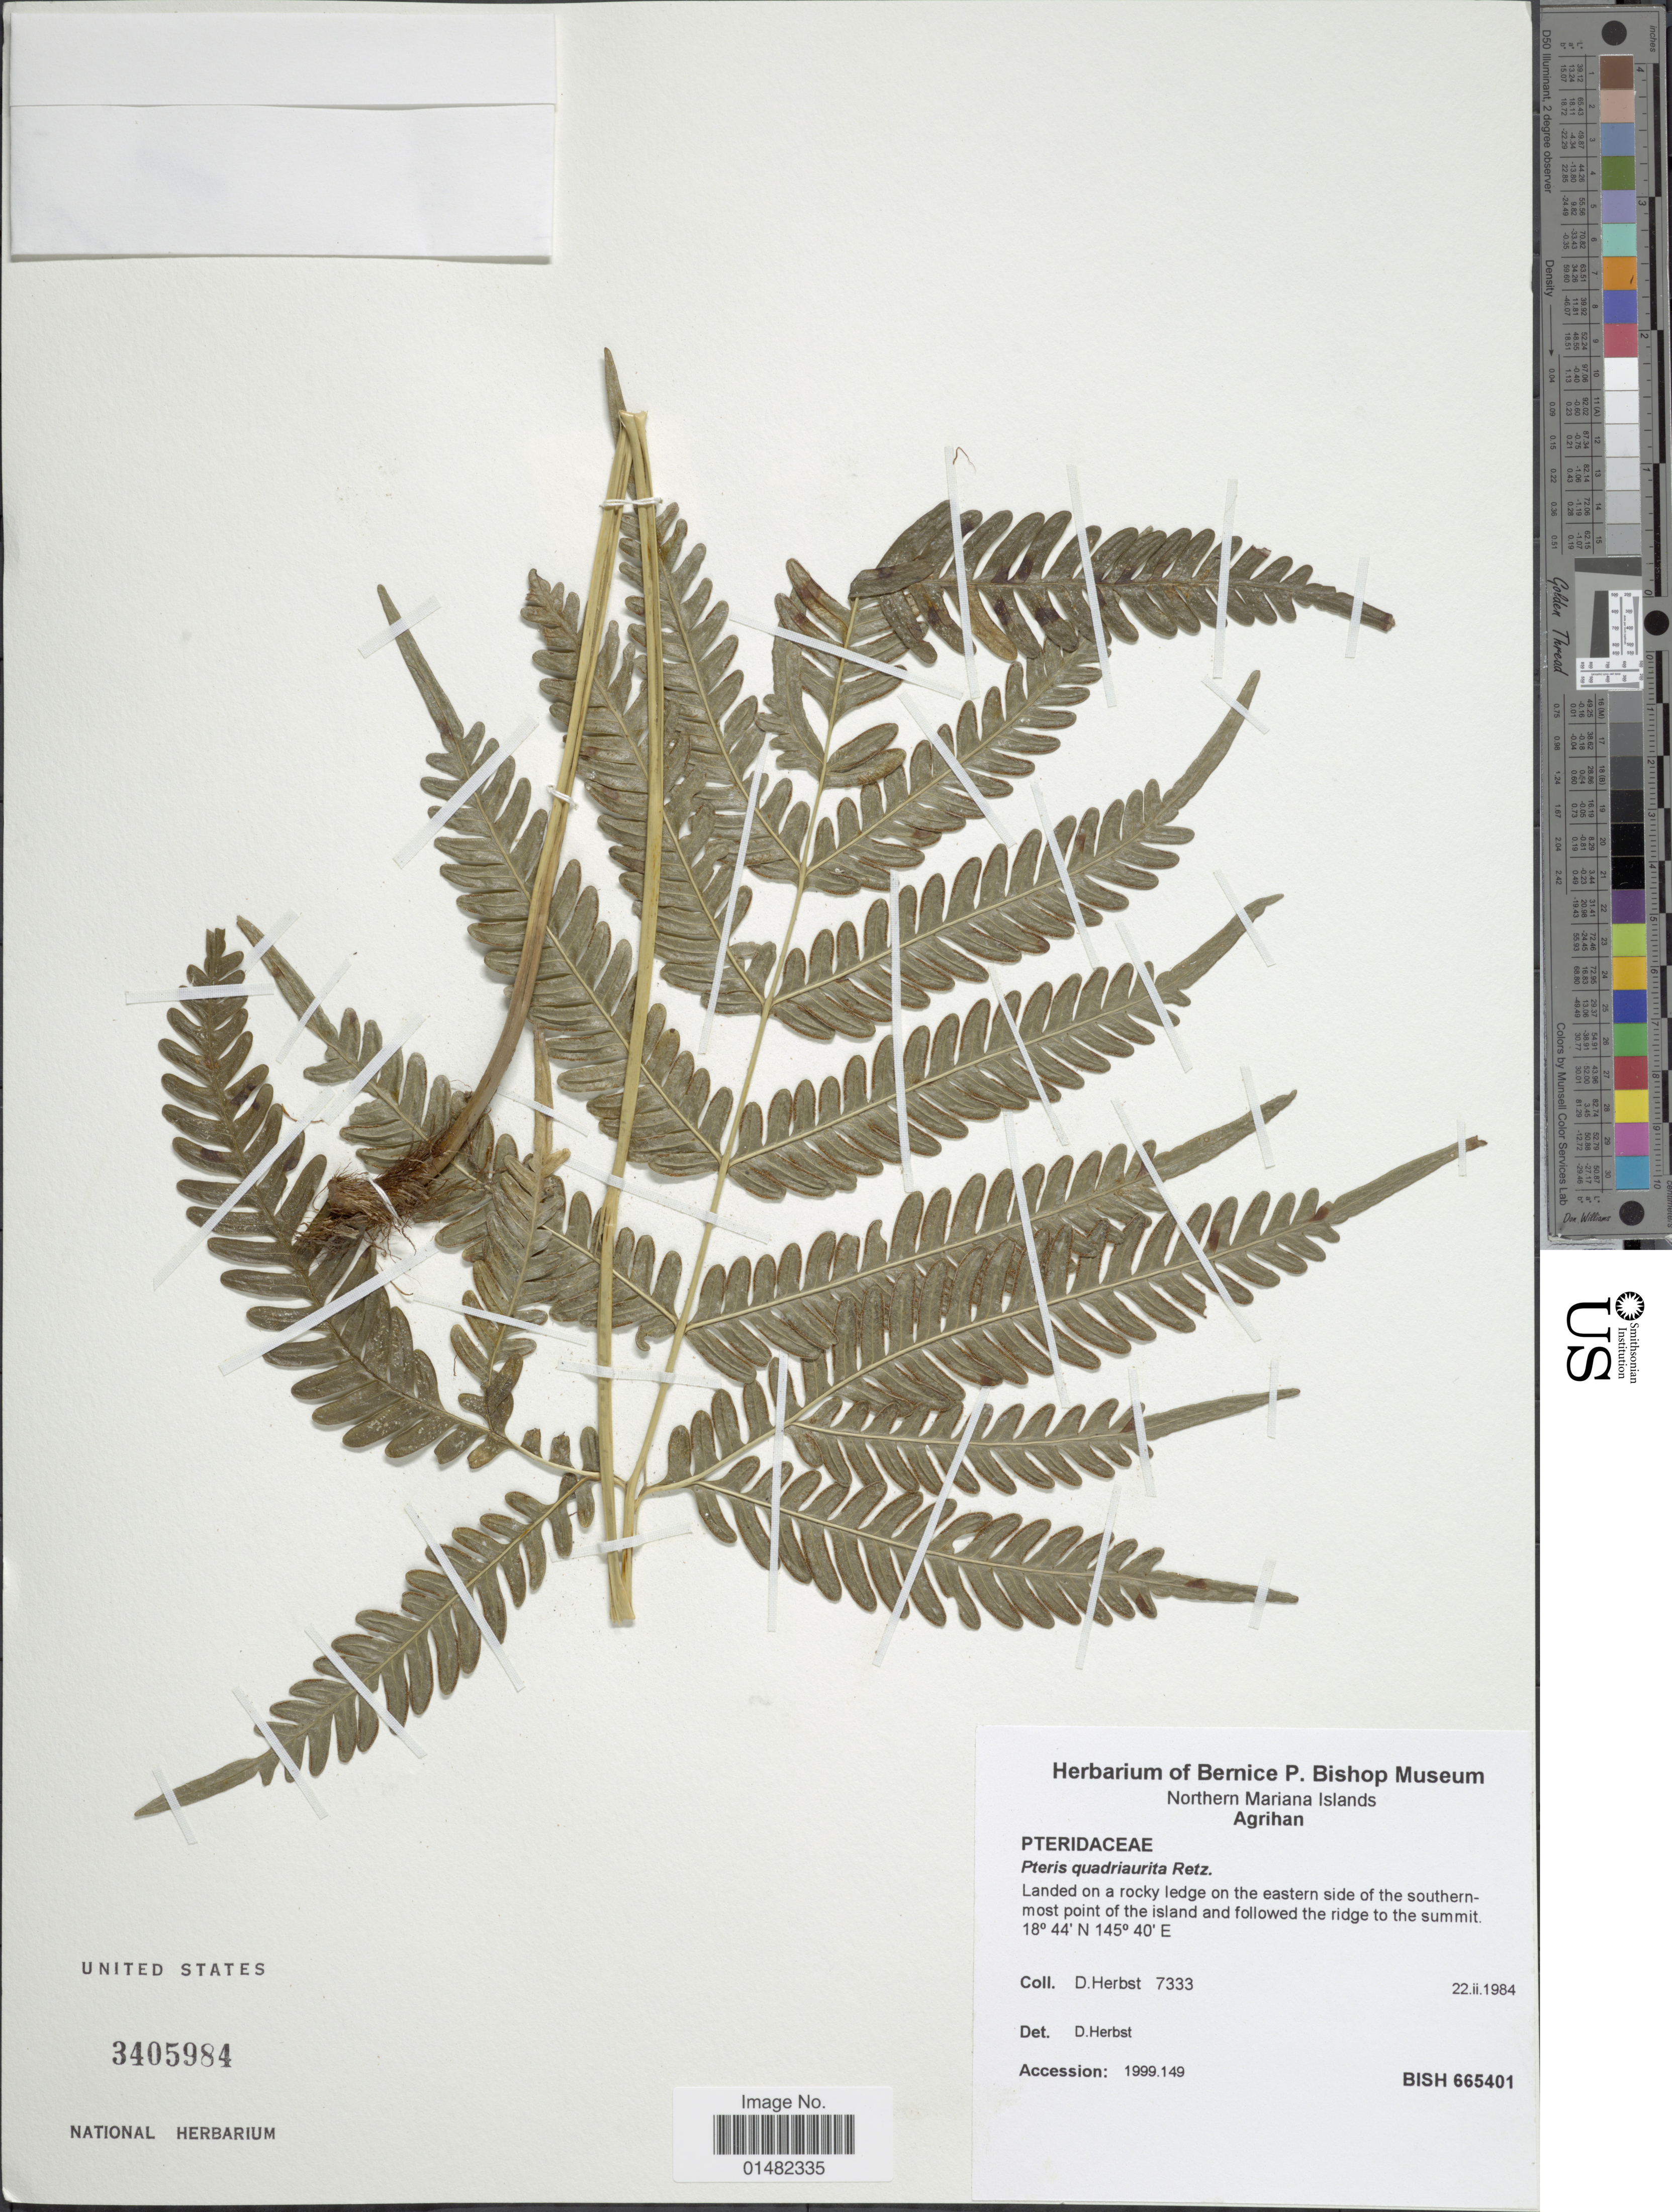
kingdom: Plantae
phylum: Tracheophyta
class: Polypodiopsida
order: Polypodiales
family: Pteridaceae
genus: Pteris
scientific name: Pteris quadriaurita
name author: Retz.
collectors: D. Herbst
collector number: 7333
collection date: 1984-02-22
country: Northern Mariana Islands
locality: Agrihan, Landed on a rocky ledge on the eastern side of the southernmost point of the island and followed the ridge to the summit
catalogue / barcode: US 3405984